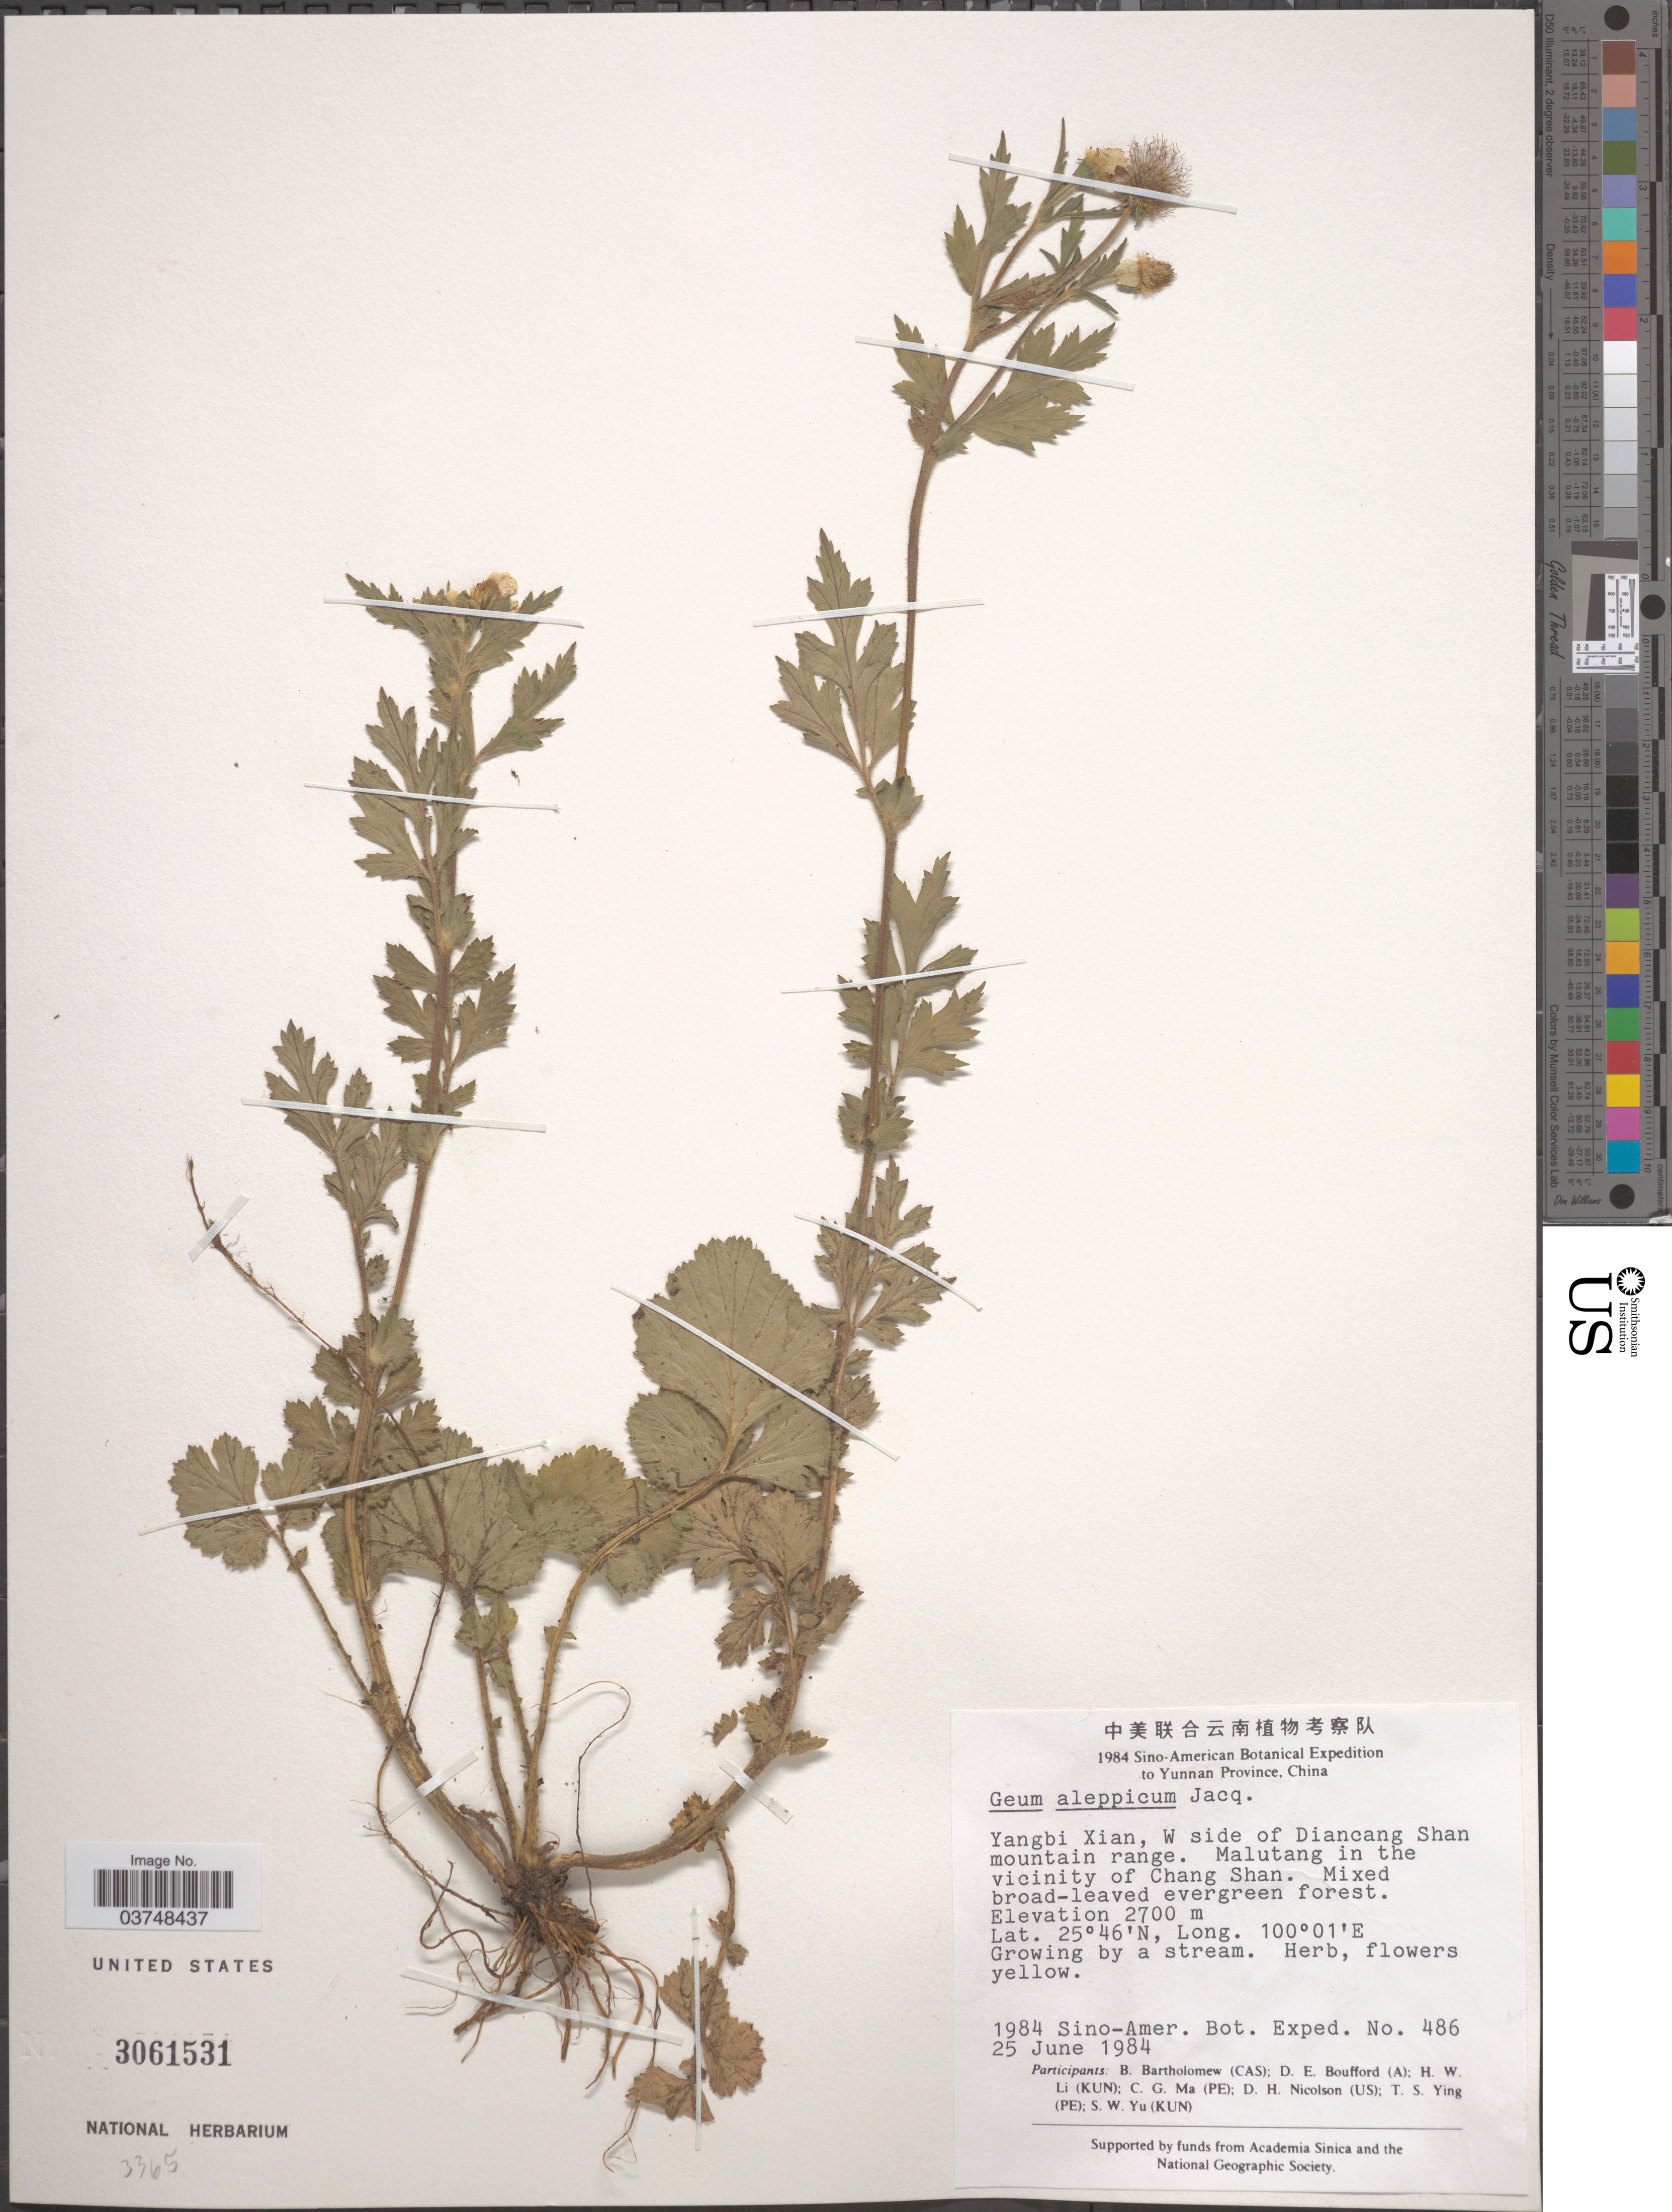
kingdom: Plantae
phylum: Tracheophyta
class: Magnoliopsida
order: Rosales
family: Rosaceae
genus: Geum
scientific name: Geum aleppicum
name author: Jacq.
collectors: Sino-Amer. Bot. Exped. 1984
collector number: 486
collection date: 1984-06-25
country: China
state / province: Yunnan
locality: Yangbi Xian, W side of Diancang Shan mountain range. Malutang in the vicinity of Chang Shan.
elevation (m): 2700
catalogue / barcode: US 3061531